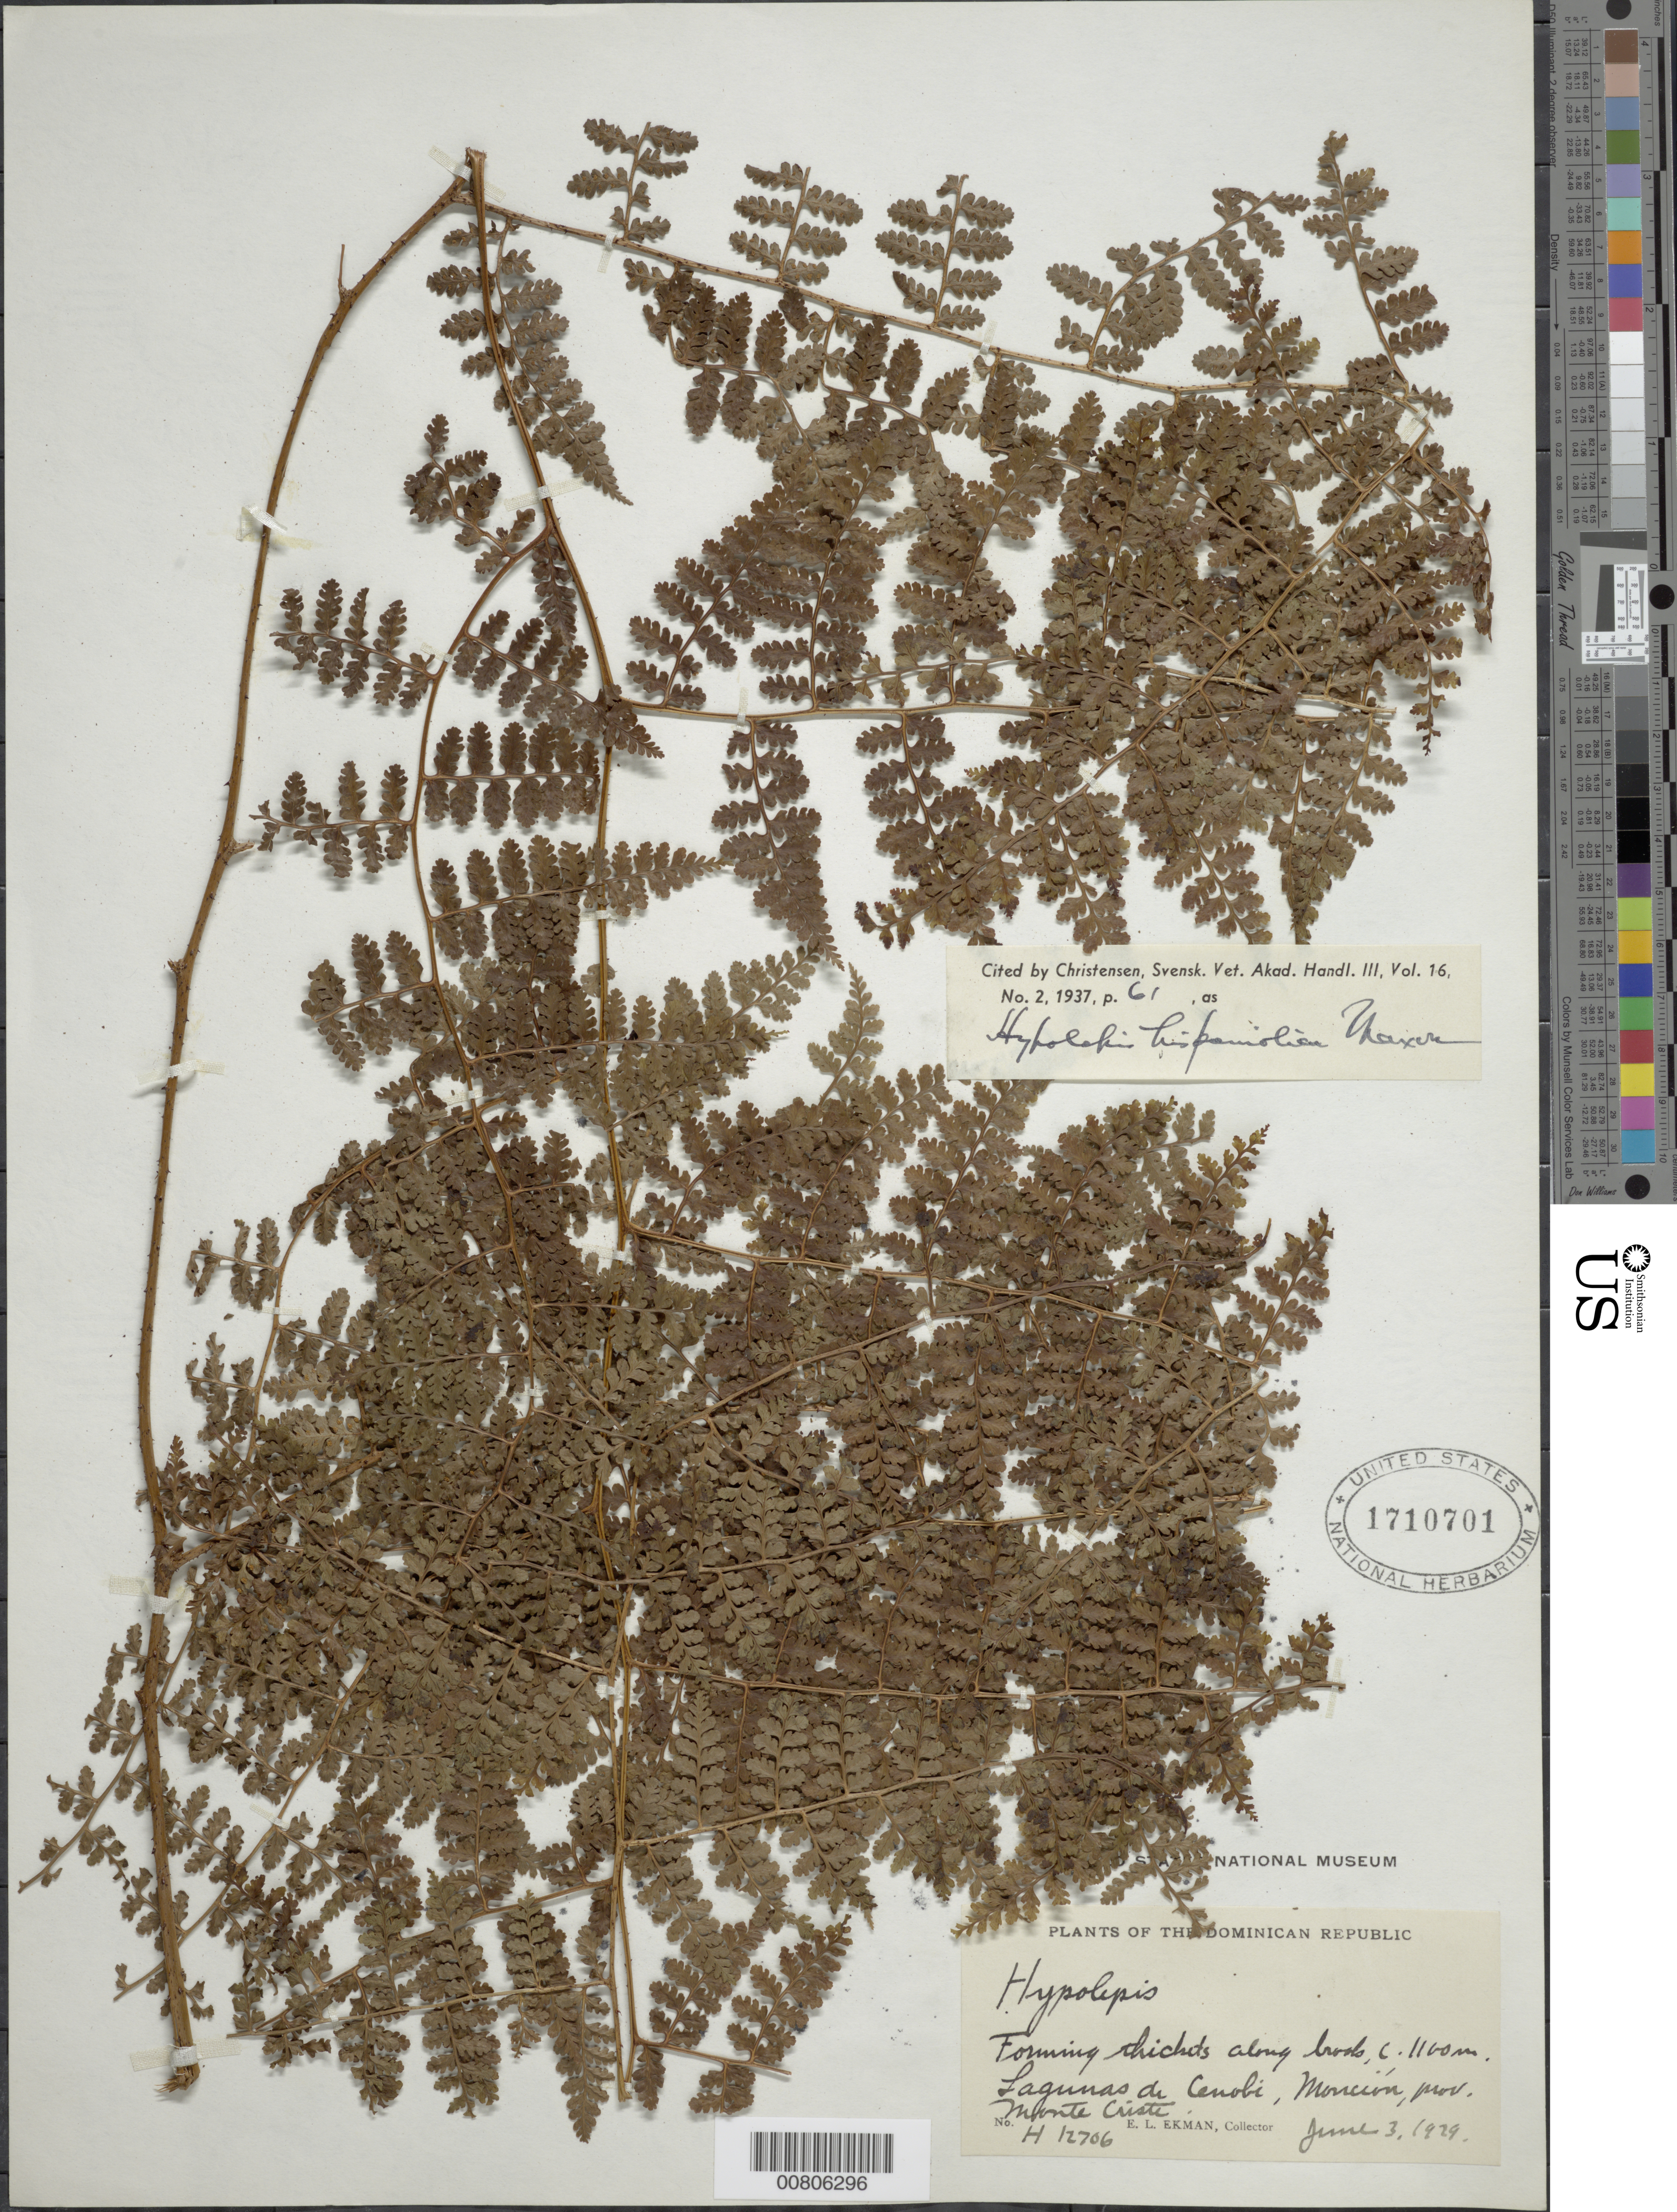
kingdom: Plantae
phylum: Tracheophyta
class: Polypodiopsida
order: Polypodiales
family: Dennstaedtiaceae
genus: Hypolepis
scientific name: Hypolepis hispaniolica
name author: Maxon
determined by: Christensen, C. F. A.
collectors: E. L. Ekman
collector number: H 12706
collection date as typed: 03 Jun 1929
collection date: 1929-06-03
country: Dominican Republic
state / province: Monte Cristi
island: Hispaniola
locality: Lagunas de Cenobí, Manción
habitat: Along brook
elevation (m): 1100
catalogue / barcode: US 1710701